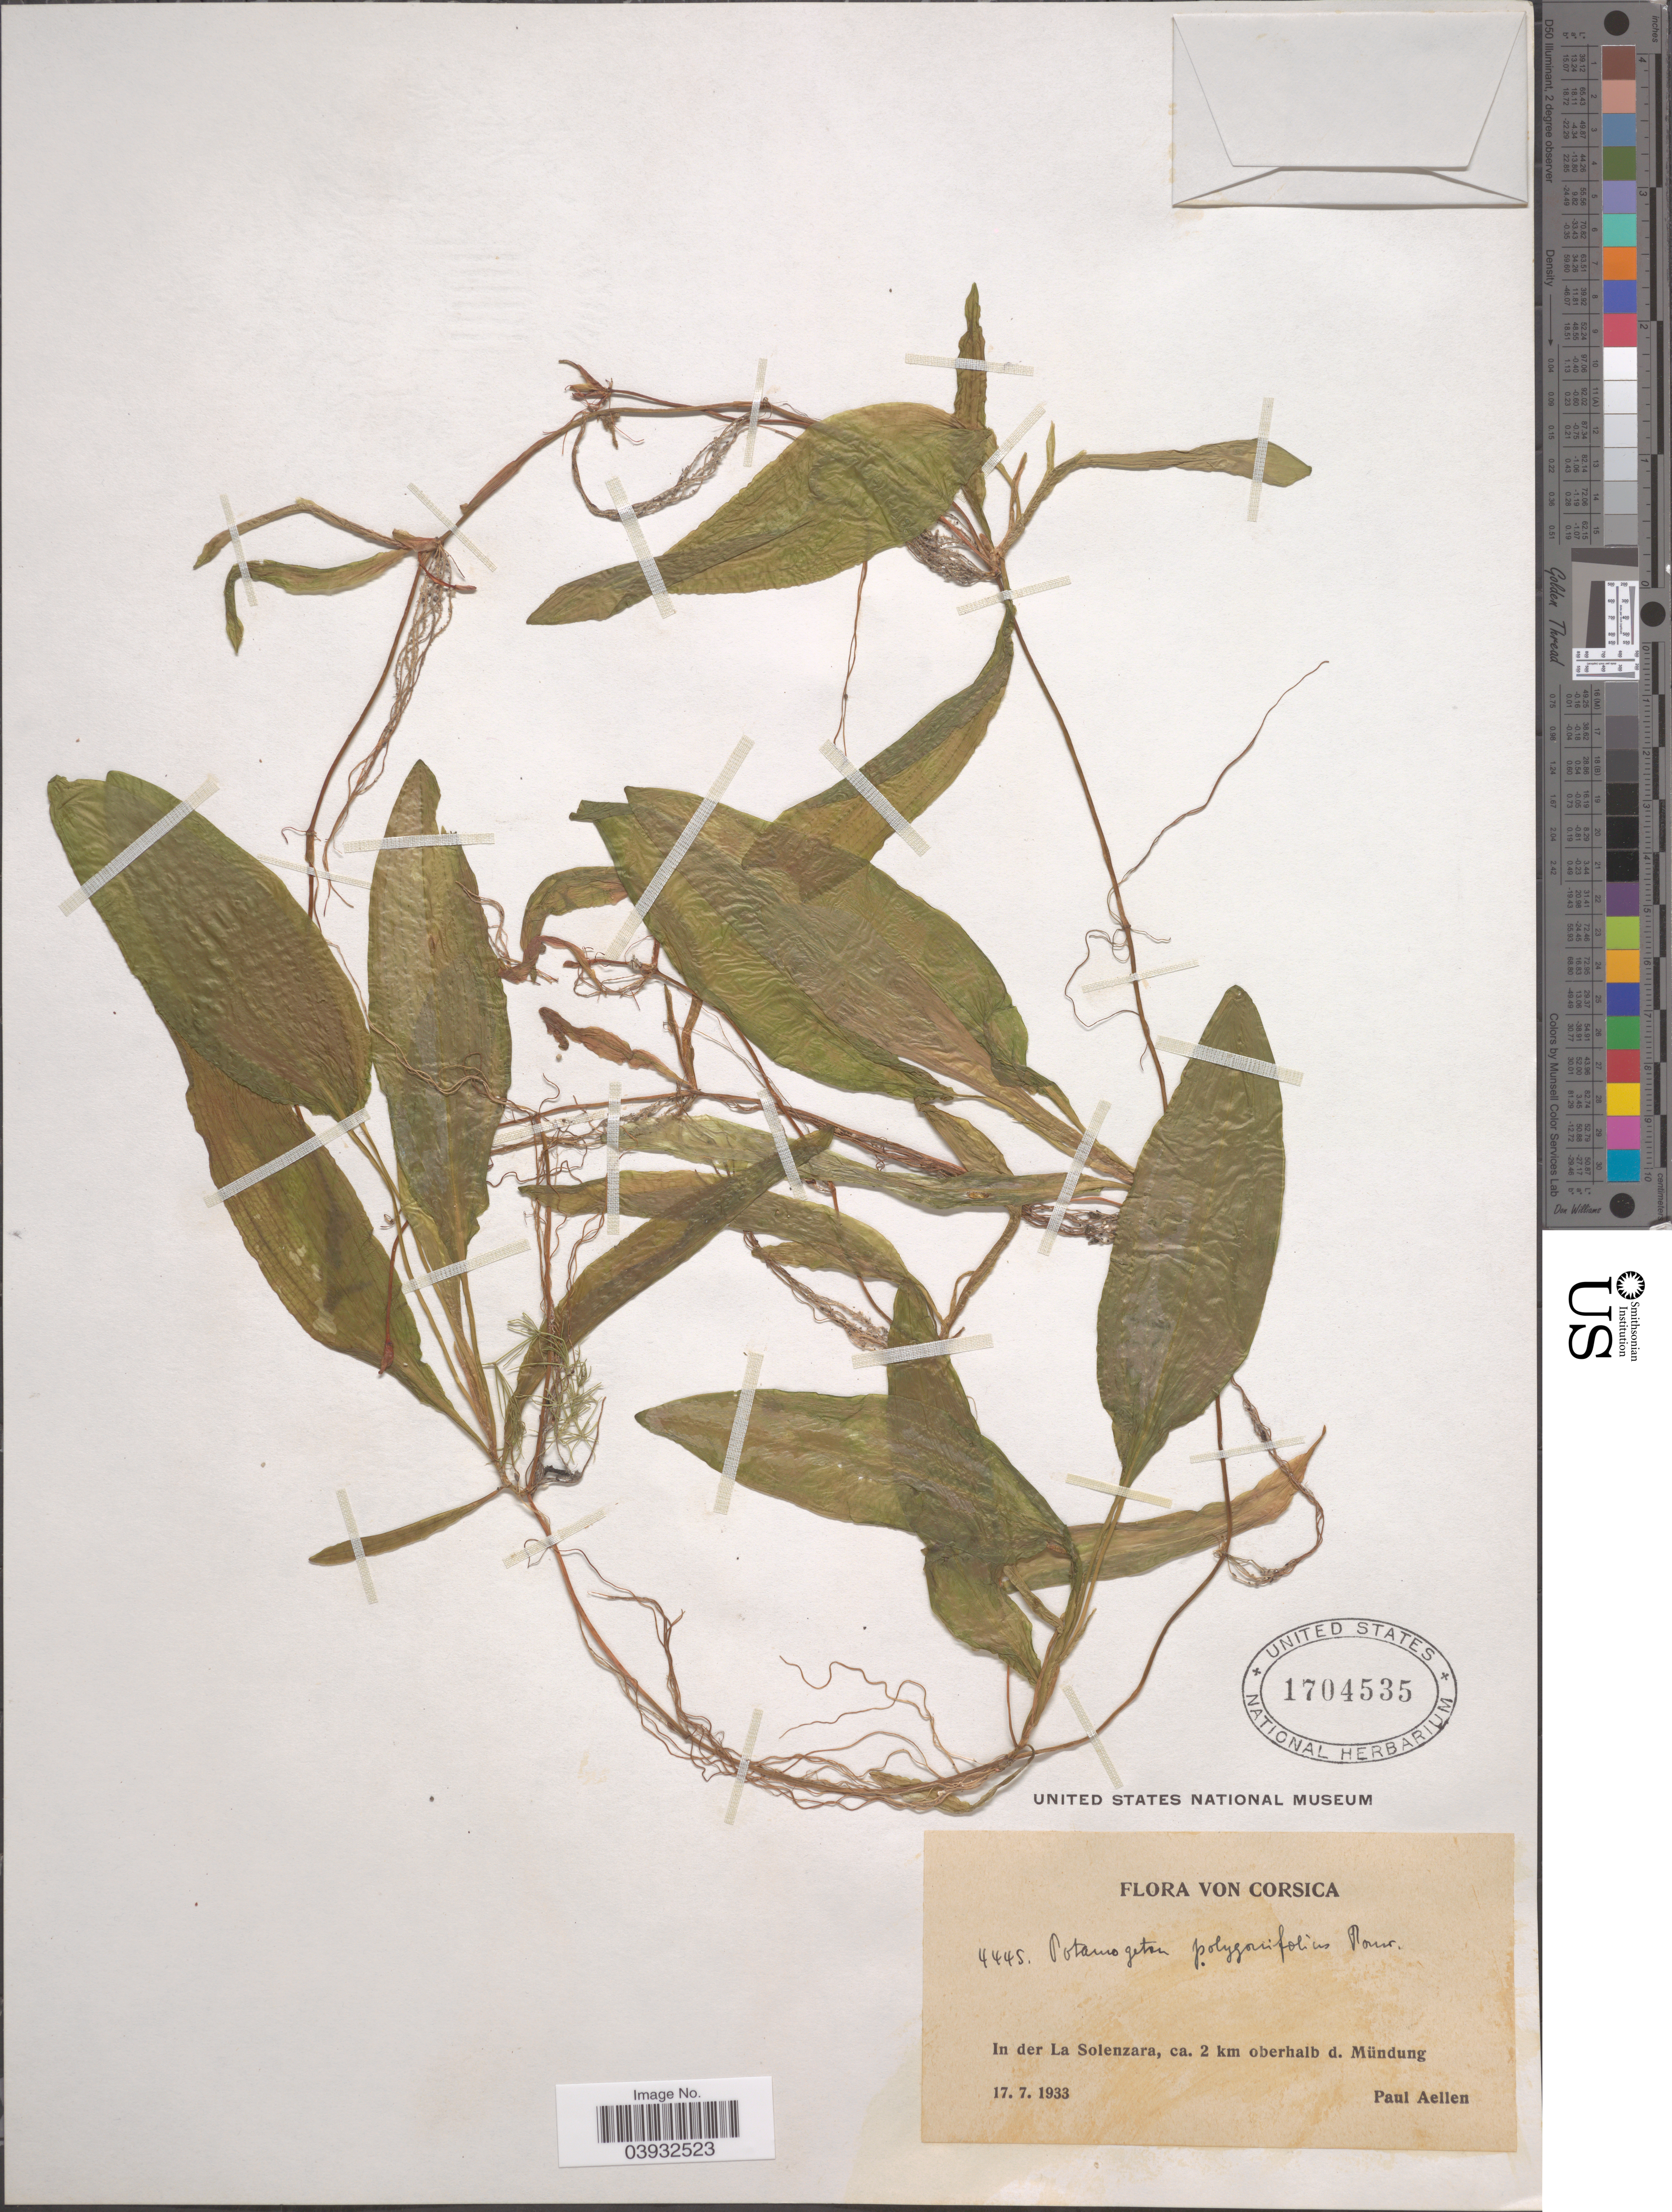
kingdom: Plantae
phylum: Tracheophyta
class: Liliopsida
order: Alismatales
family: Potamogetonaceae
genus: Potamogeton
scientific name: Potamogeton polygonifolius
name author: Pourr.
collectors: P. Aellen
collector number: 4445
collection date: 1933-07-17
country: France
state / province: Corsica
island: Corse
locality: In der La Solenzara, ca. 2 km oberhalb d. Mündung.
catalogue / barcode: US 1704535